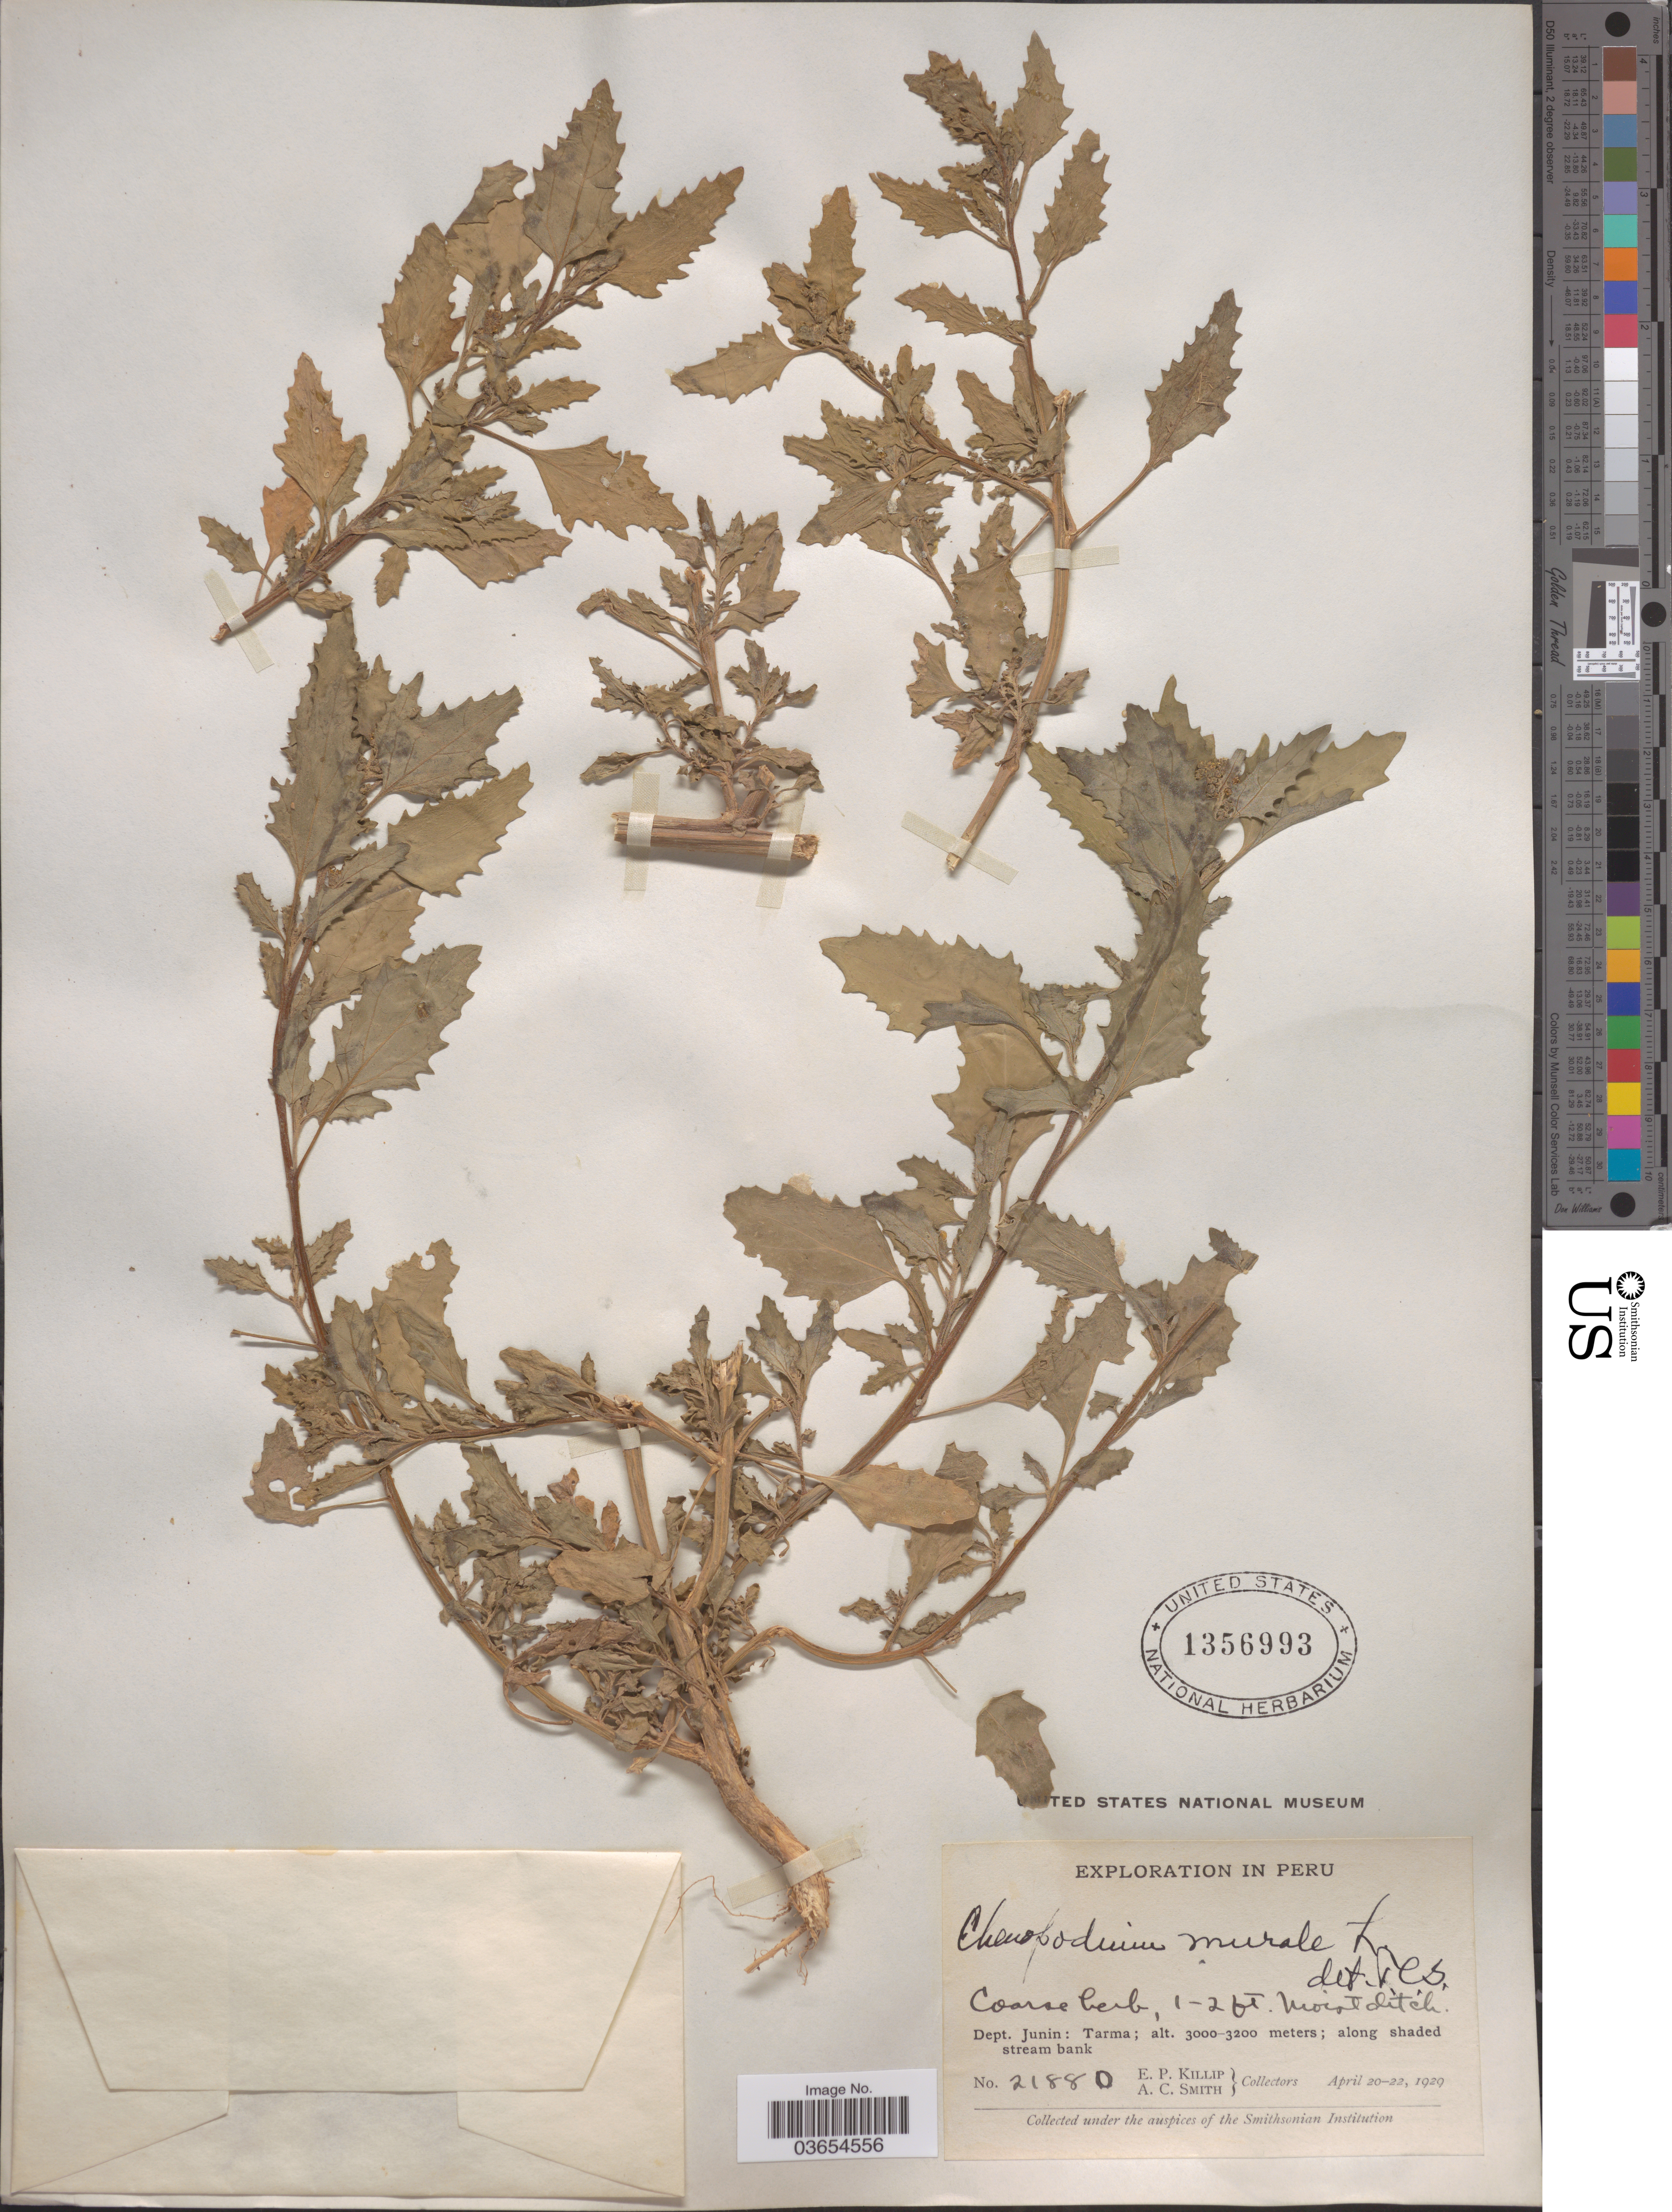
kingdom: Plantae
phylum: Tracheophyta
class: Magnoliopsida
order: Caryophyllales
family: Amaranthaceae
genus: Chenopodium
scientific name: Chenopodium murale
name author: L.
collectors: E. P. Killip & A. C. Smith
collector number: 21880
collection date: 1929-04-20/1929-04-29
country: Peru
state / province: Junín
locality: Dept. Junin: Tarma.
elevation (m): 3000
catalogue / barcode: US 1356993